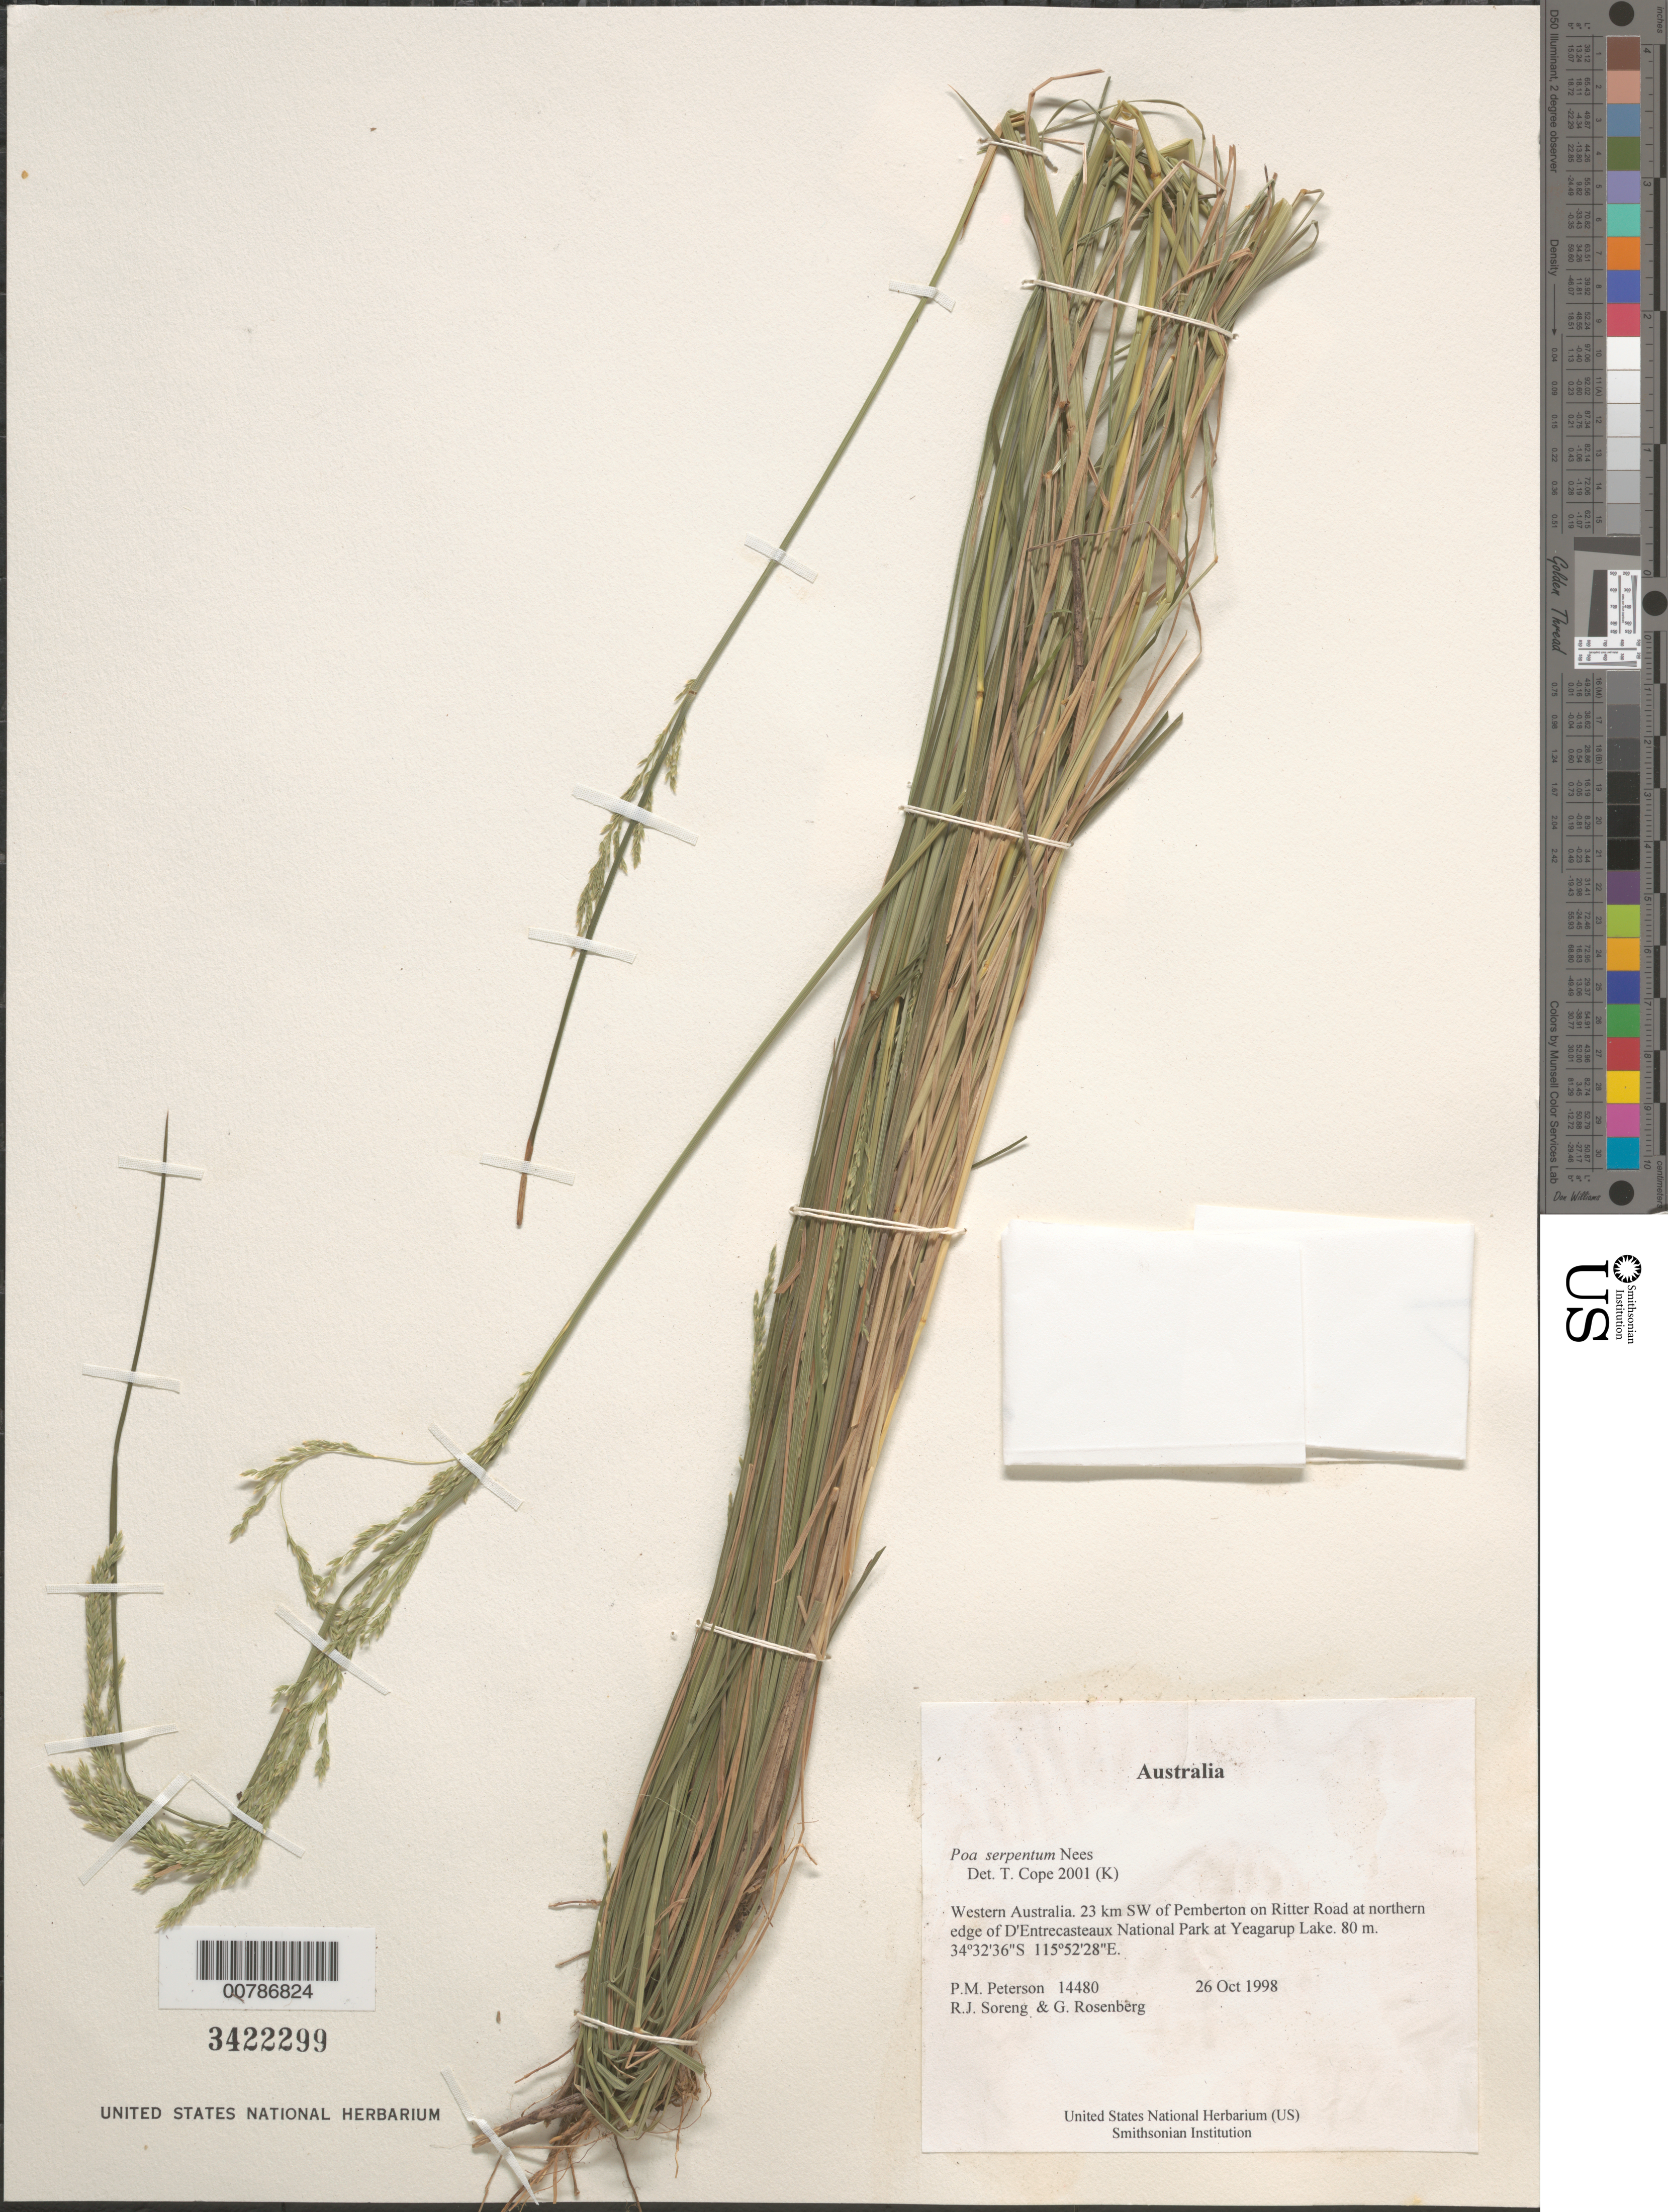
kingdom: Plantae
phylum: Tracheophyta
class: Liliopsida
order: Poales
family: Poaceae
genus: Poa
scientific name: Poa serpentum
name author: Nees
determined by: Cope, T. A.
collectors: P. M. Peterson, R. J. Soreng & G. Rosenberg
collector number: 14480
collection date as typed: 26 Oct 1998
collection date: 1998-10-26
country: Australia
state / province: Western Australia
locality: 23 km SW of Pemberton on Ritter Road at northern edge of D'Entrecasteaux National Park at Yeagarup Lake.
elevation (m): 80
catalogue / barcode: US 3422299